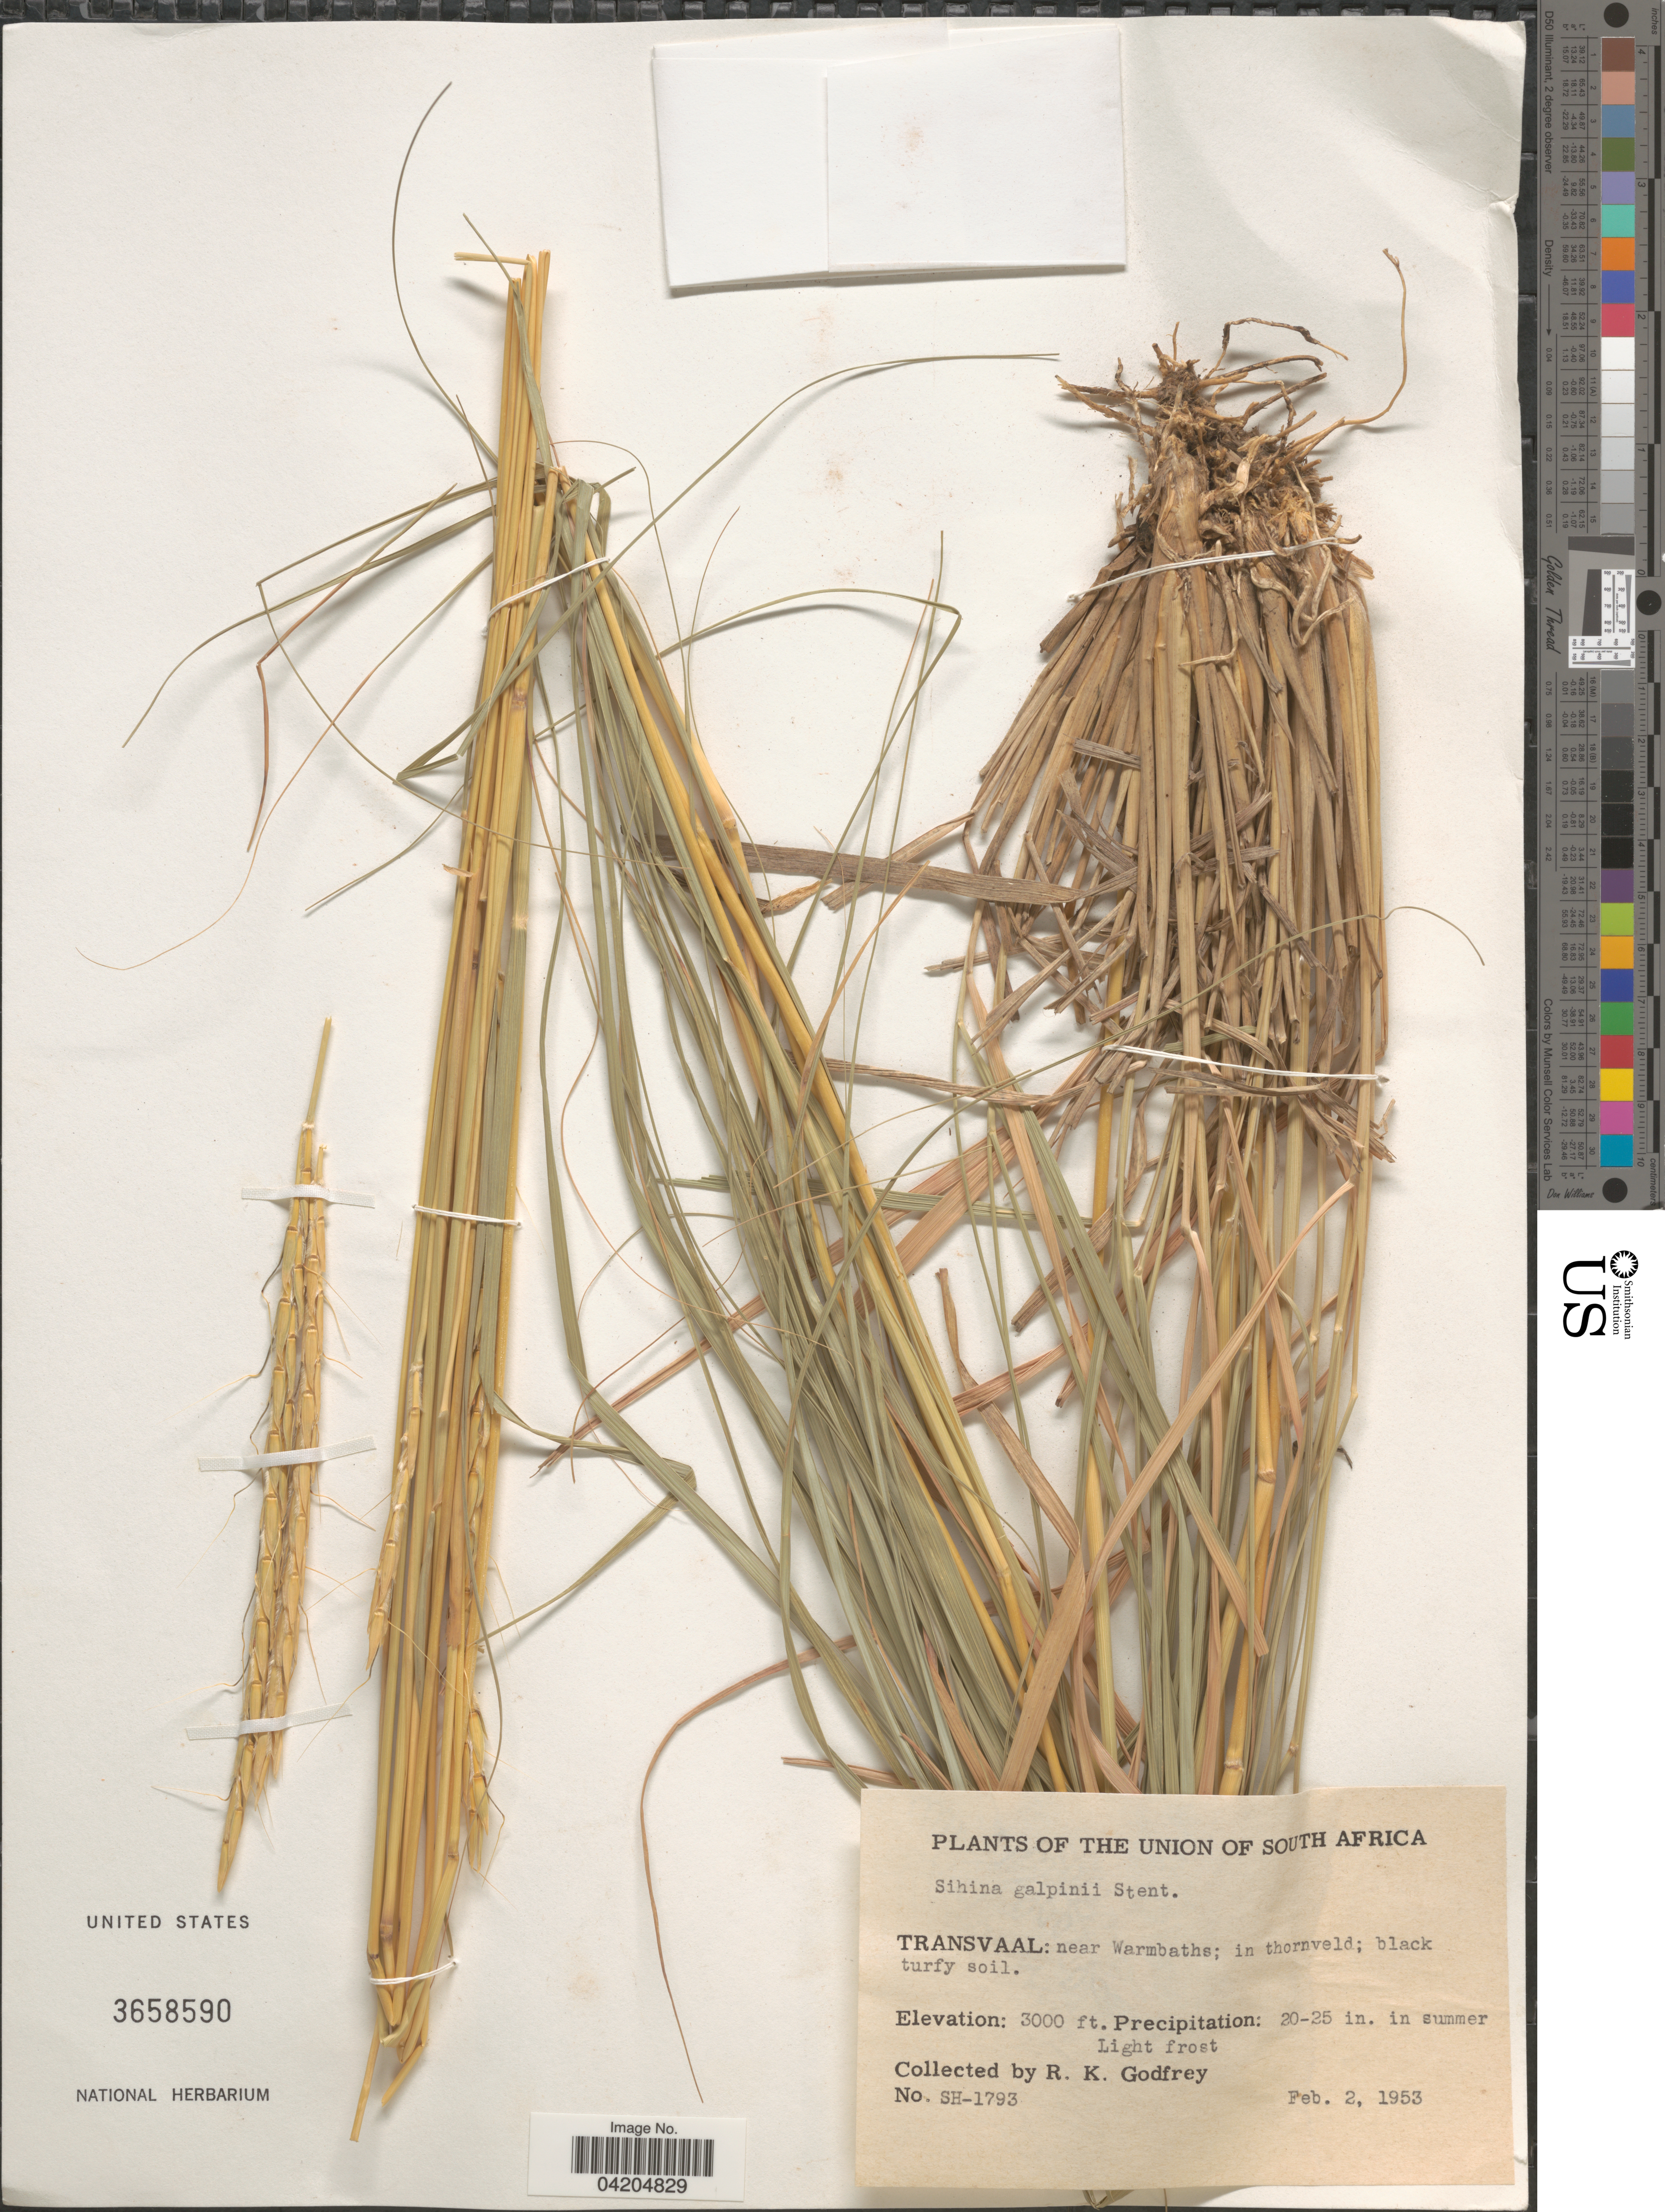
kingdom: Plantae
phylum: Tracheophyta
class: Liliopsida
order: Poales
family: Poaceae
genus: Sehima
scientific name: Sehima galpinii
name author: Stent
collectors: R. K. Godfrey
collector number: SH-1793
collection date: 1953-02-02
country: South Africa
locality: The Union of South Africa. Transvaal: near Warmbaths.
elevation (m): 914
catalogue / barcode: US 3658590